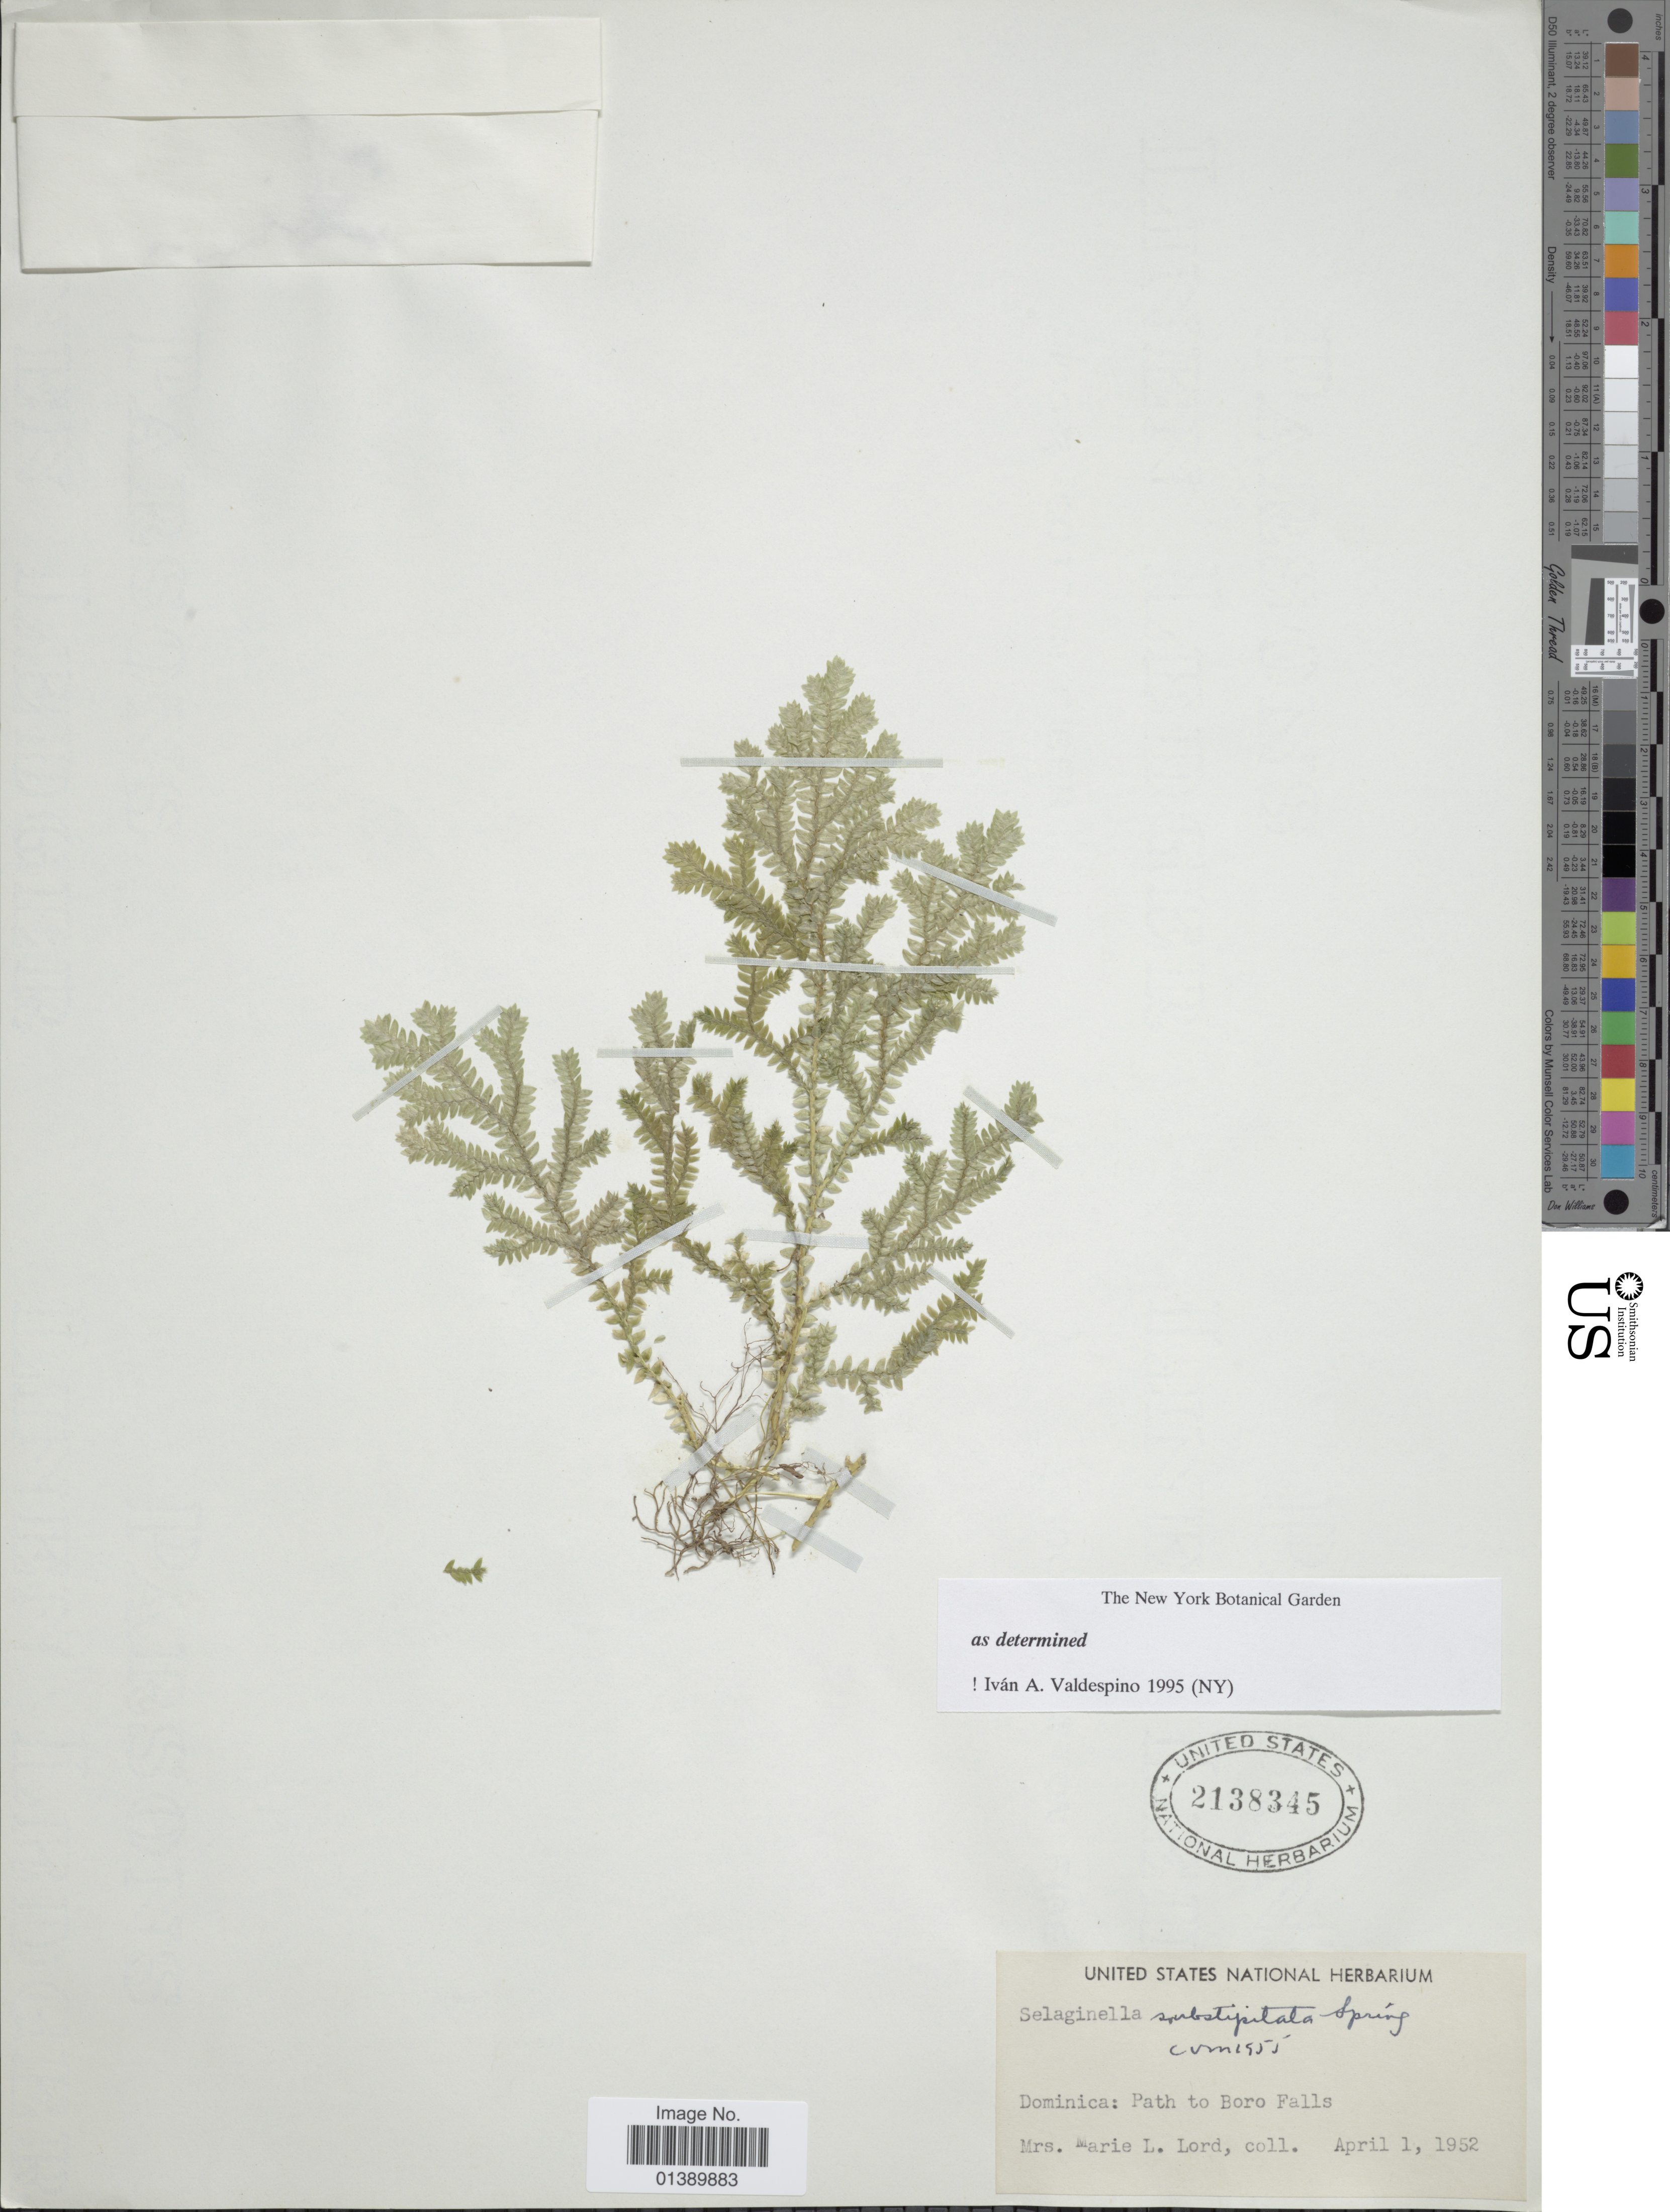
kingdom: Plantae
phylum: Tracheophyta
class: Lycopodiopsida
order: Selaginellales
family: Selaginellaceae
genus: Selaginella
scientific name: Selaginella substipitata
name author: Spring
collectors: M. Lord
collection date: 1952-04-01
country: Dominica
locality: Path to Boro Falls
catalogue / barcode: US 2138345